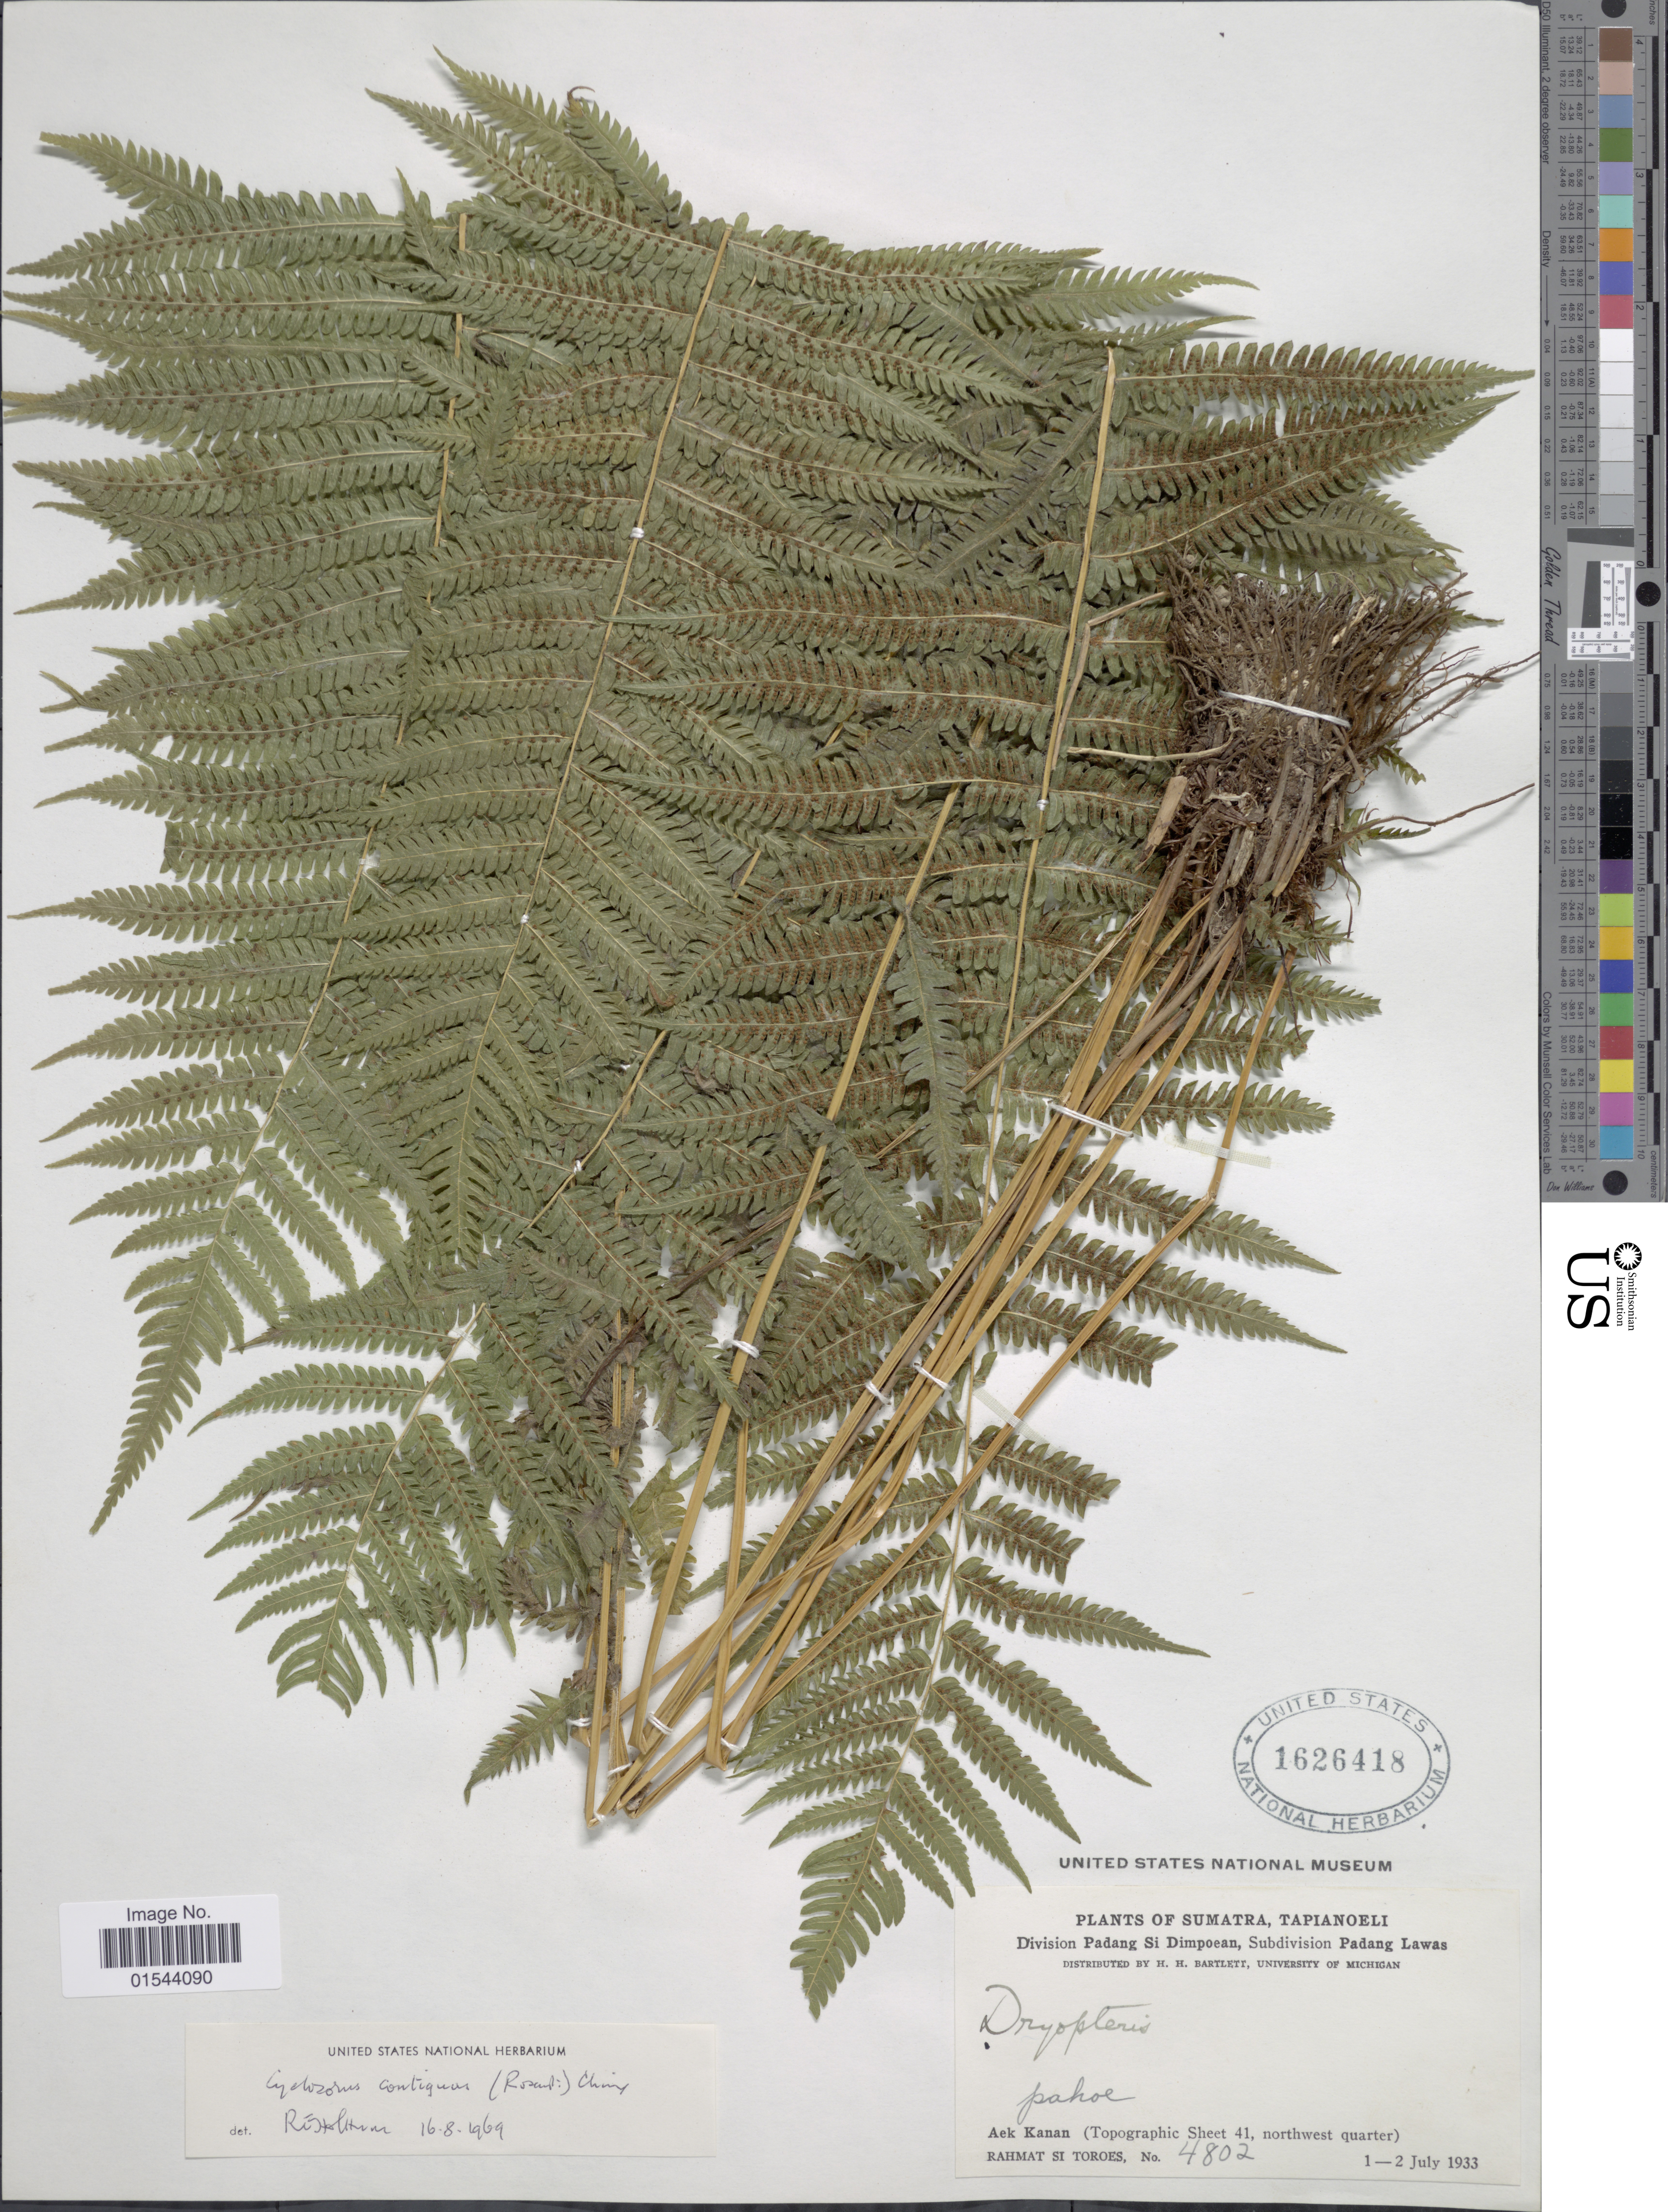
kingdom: Plantae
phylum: Tracheophyta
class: Polypodiopsida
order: Polypodiales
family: Thelypteridaceae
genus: Christella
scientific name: Christella hispidula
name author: (Decne.) Holttum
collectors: Rahmat Si Boeea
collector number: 4802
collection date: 1933-07-01/1933-07-02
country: Indonesia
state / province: Sumatra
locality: Tapianoeli, Division Padang Si Dimpoean, Subdivision Padang Lawas, Pahoe, Aek Kanan (Topographic Sheet 41, northwest quarter)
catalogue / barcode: US 1626418